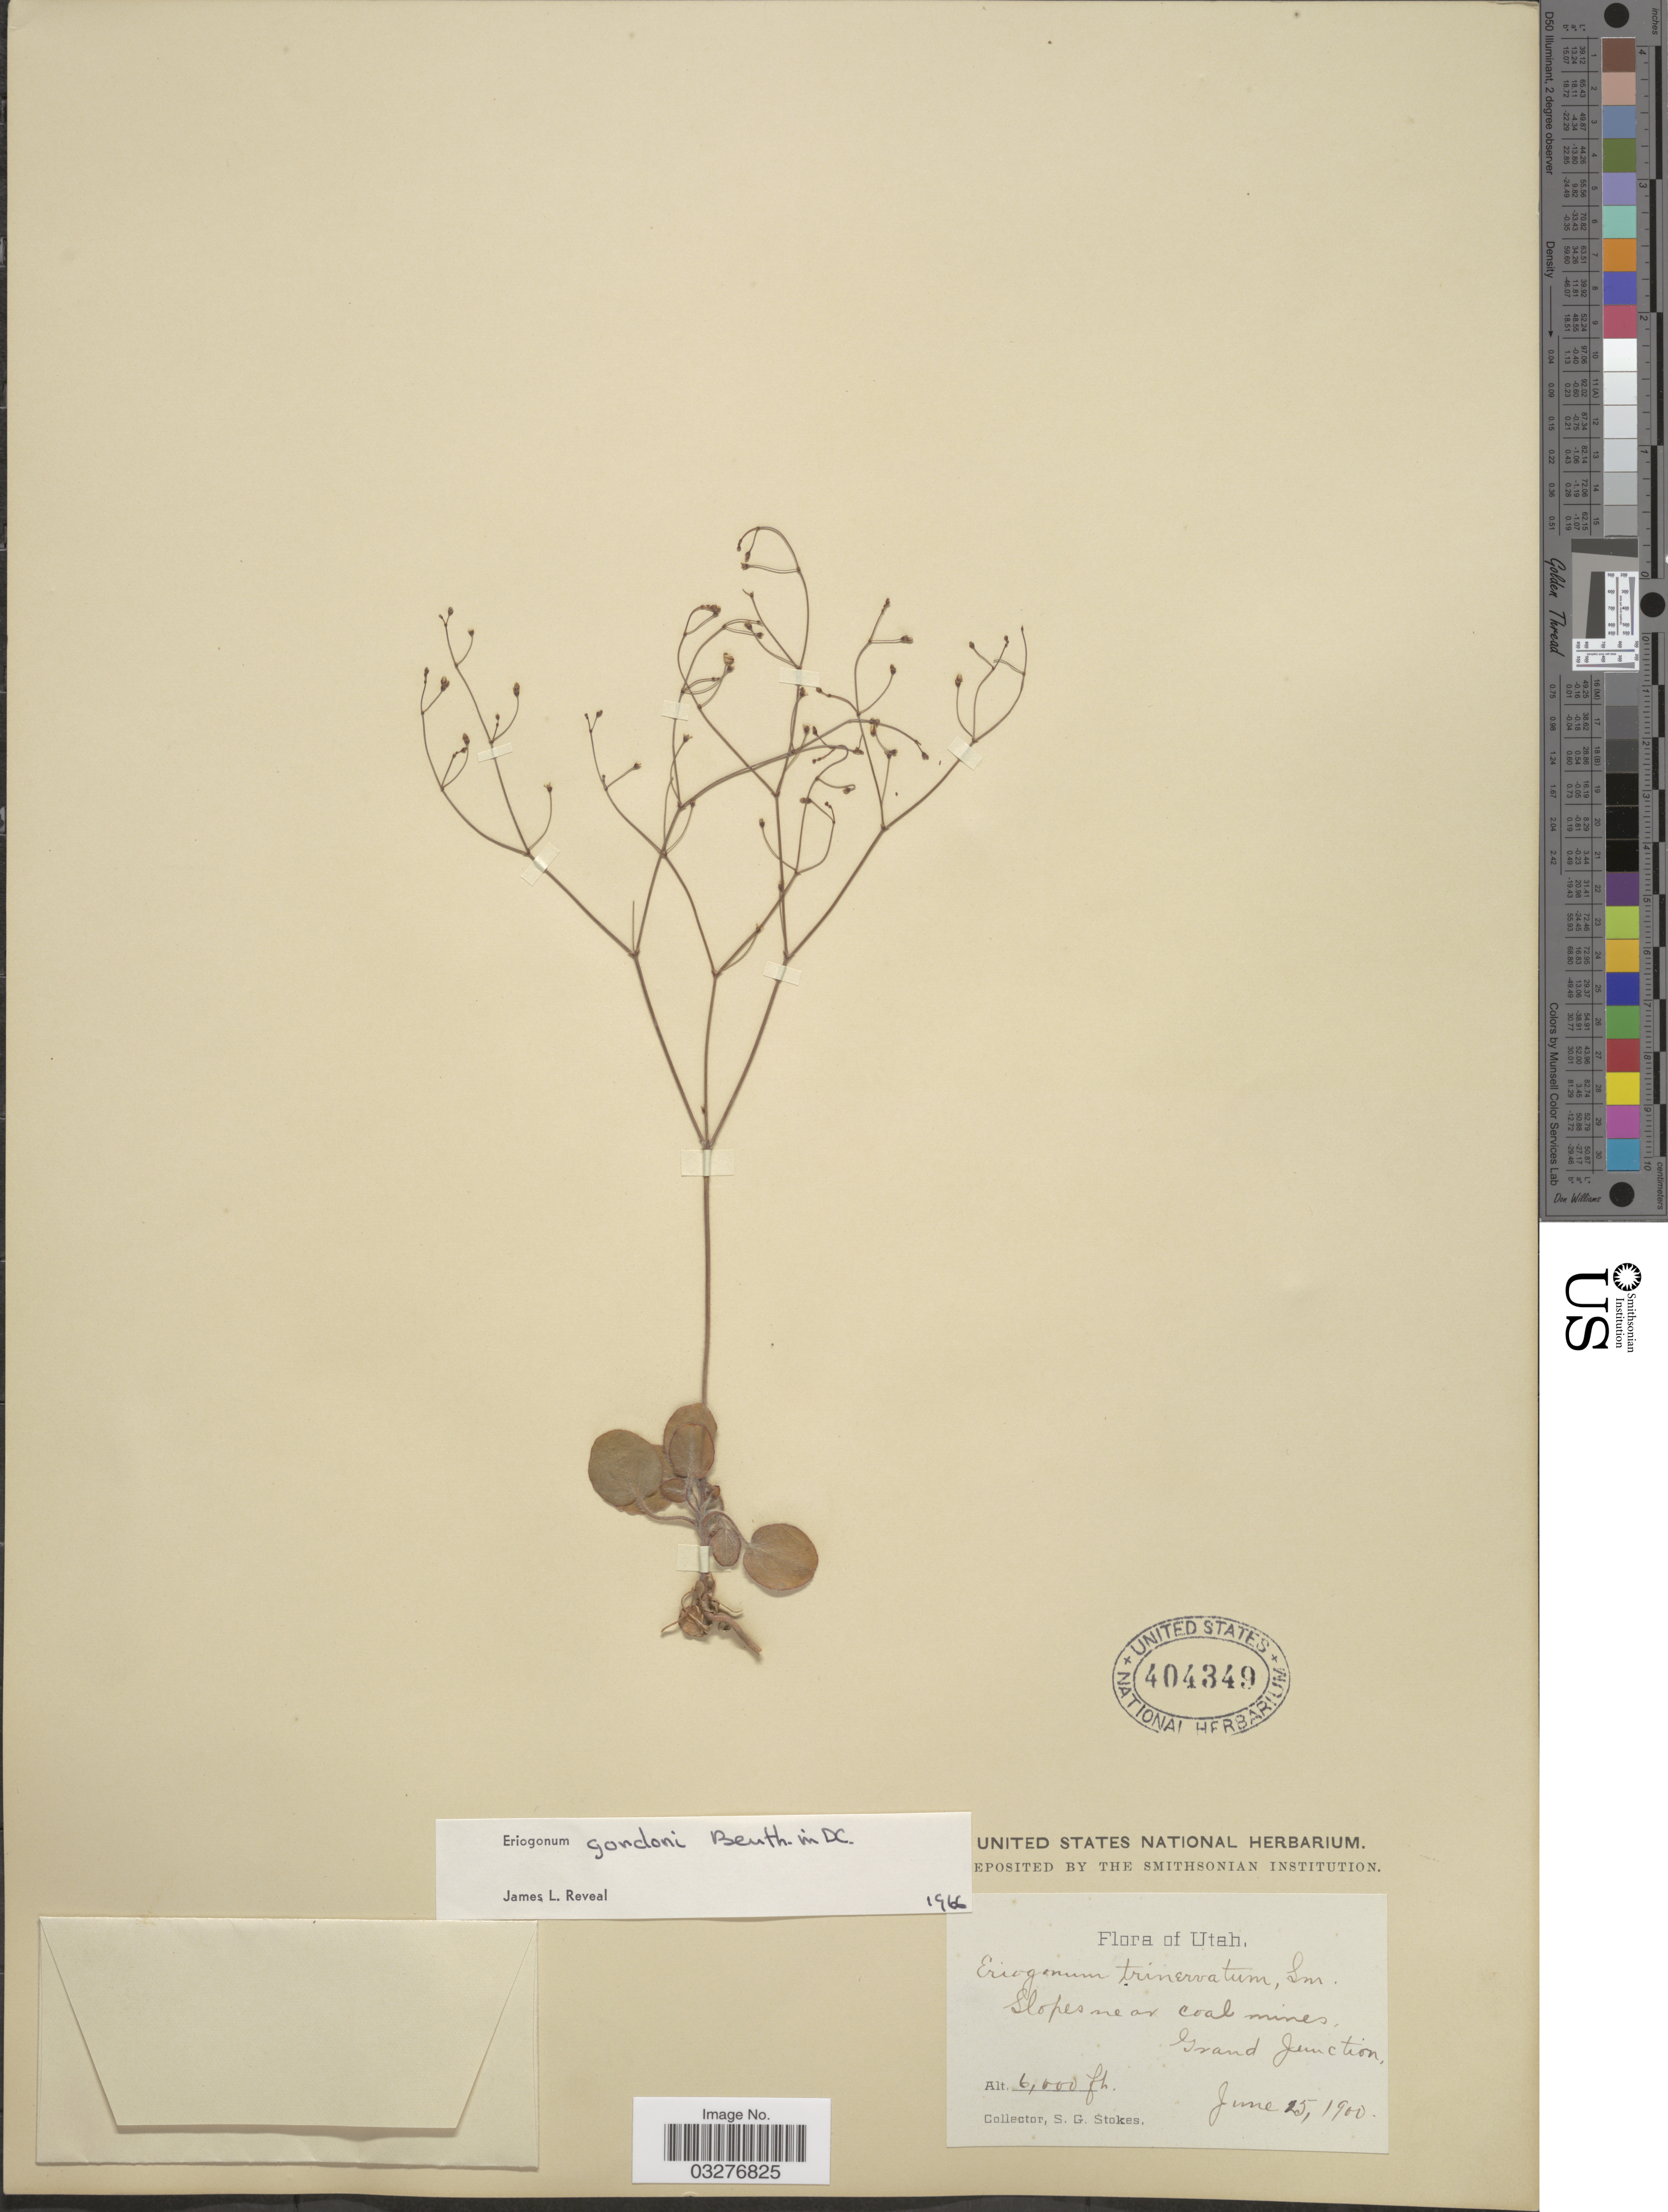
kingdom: Plantae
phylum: Tracheophyta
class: Magnoliopsida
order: Caryophyllales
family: Polygonaceae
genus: Eriogonum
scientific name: Eriogonum gordonii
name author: Benth.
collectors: S. G. Stokes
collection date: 1900-06-25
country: United States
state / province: Utah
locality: Slopes near coal mines. Grand Junction.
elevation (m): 1829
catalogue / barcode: US 404349